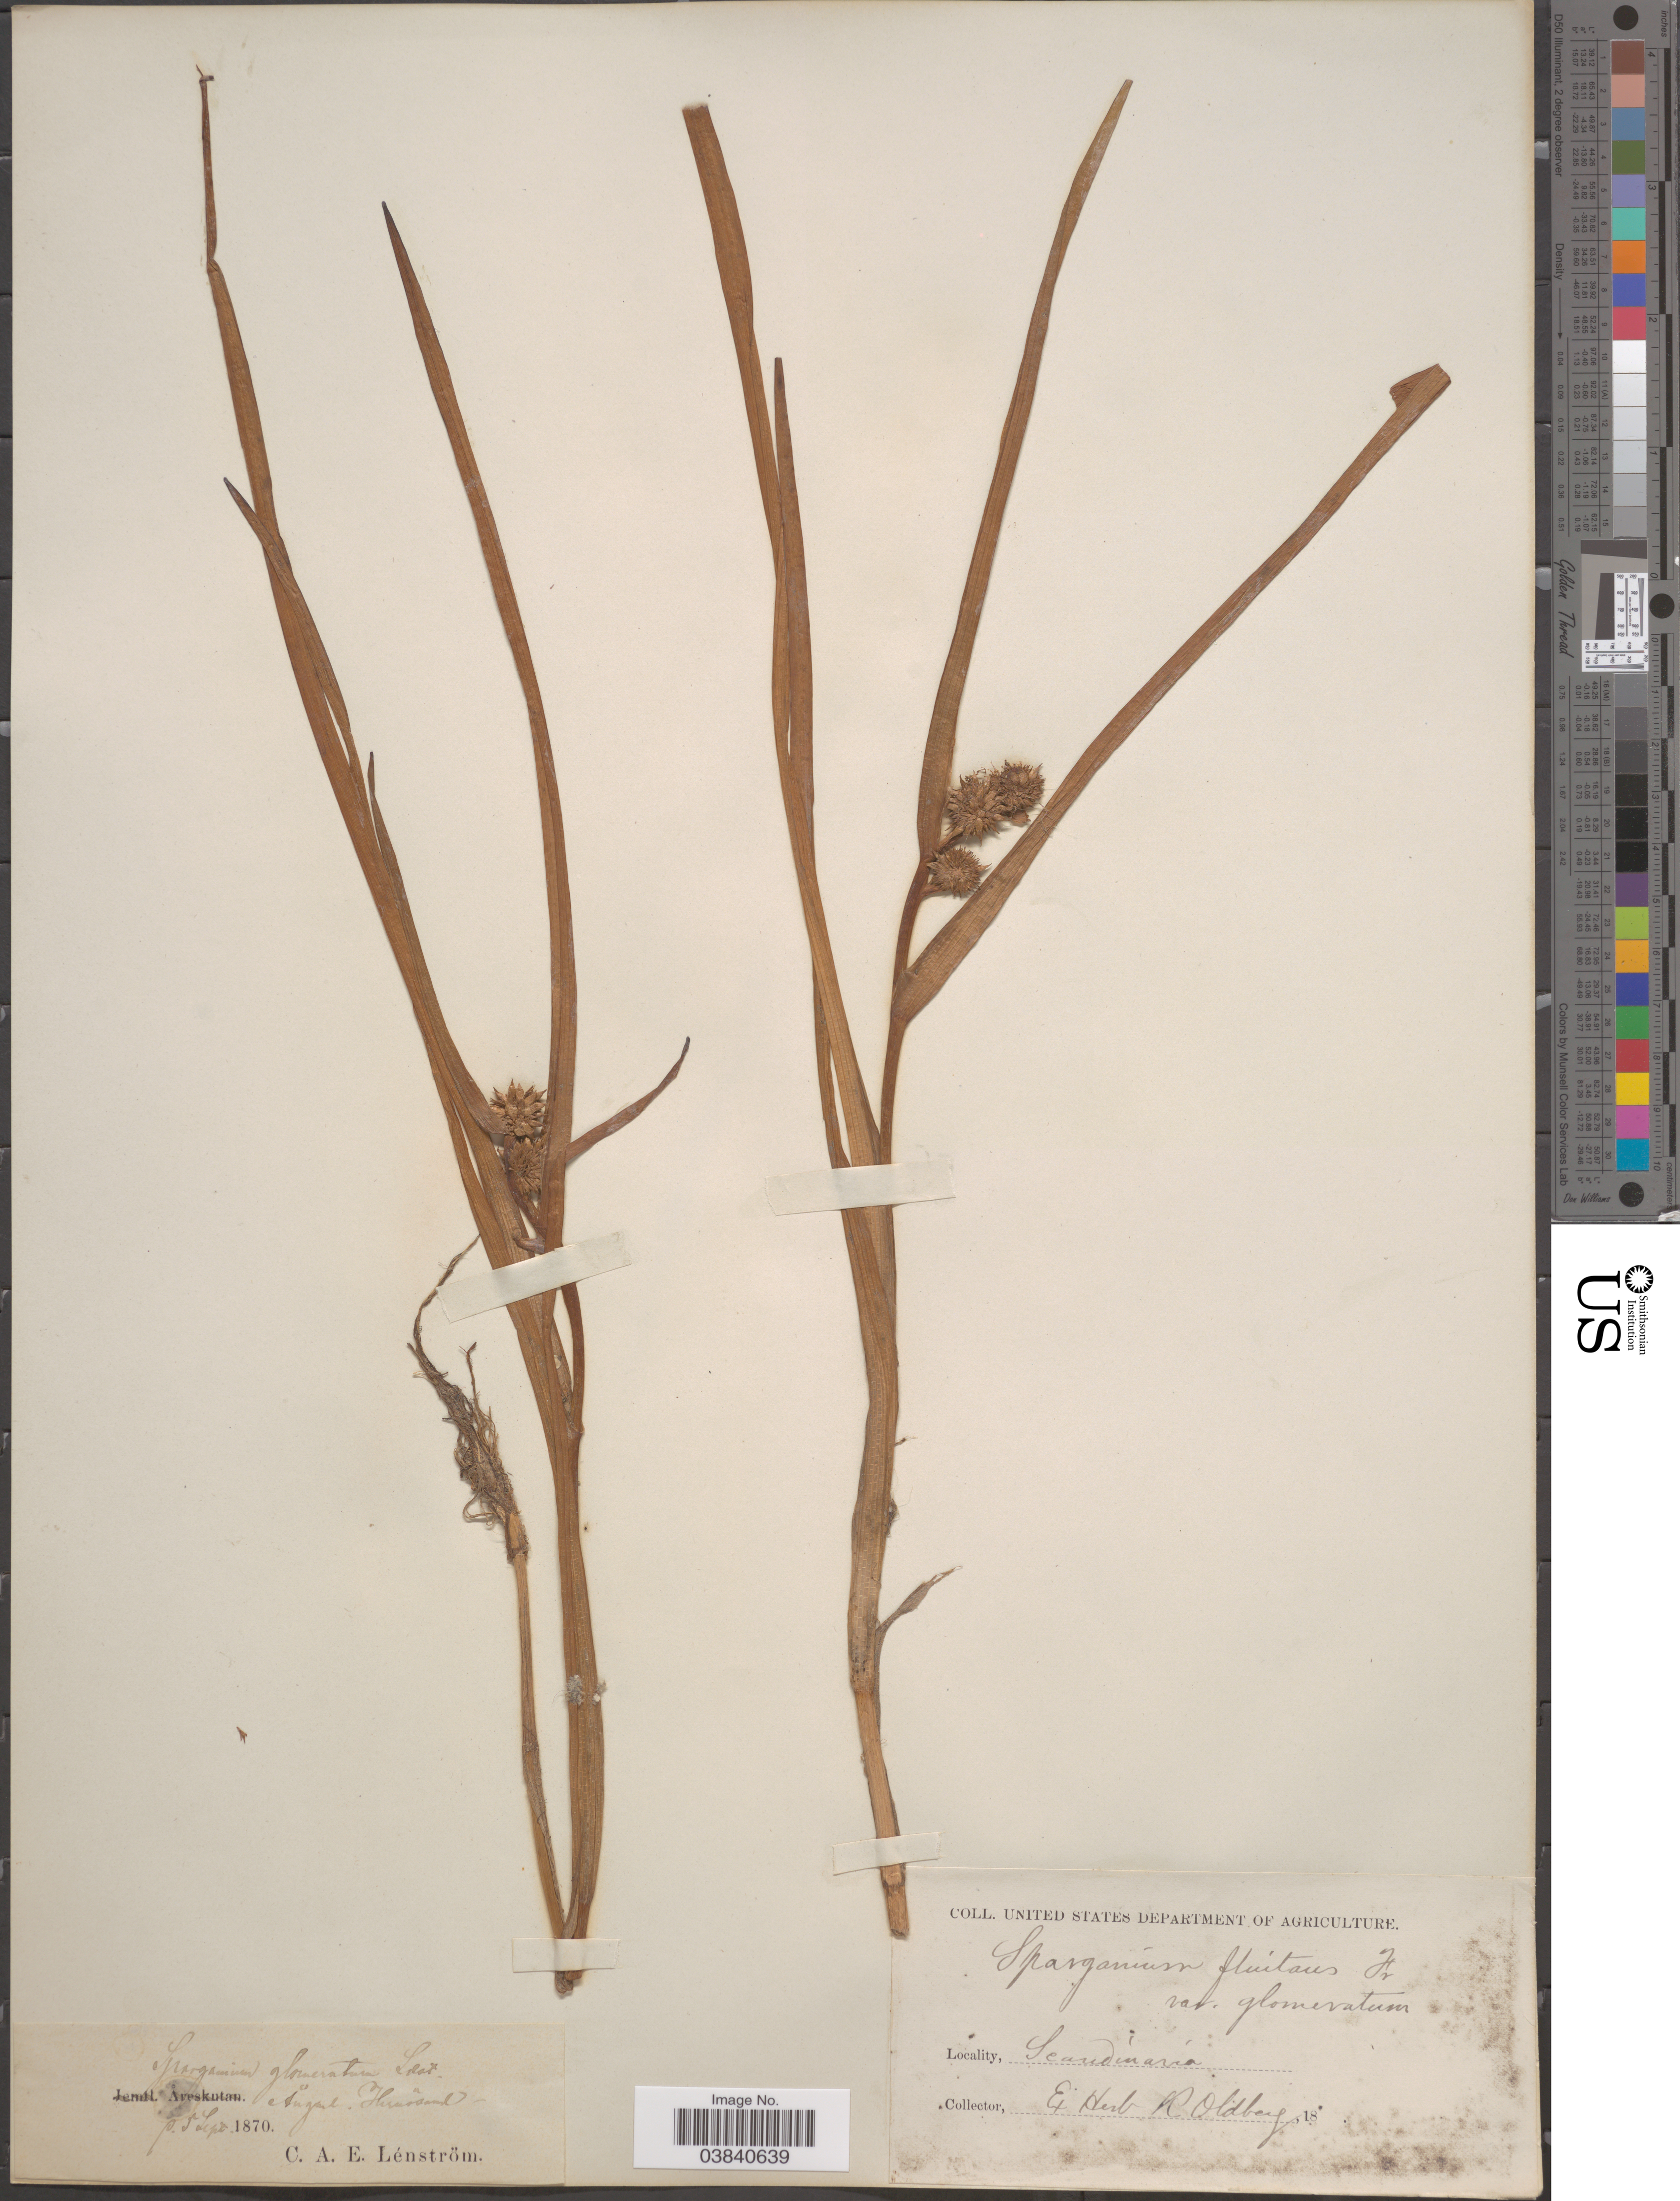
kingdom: Plantae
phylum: Tracheophyta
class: Liliopsida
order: Poales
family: Typhaceae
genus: Sparganium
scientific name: Sparganium fluitans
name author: Fr. a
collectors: ex herb. R. Oldberg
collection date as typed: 18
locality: Scandinavia.